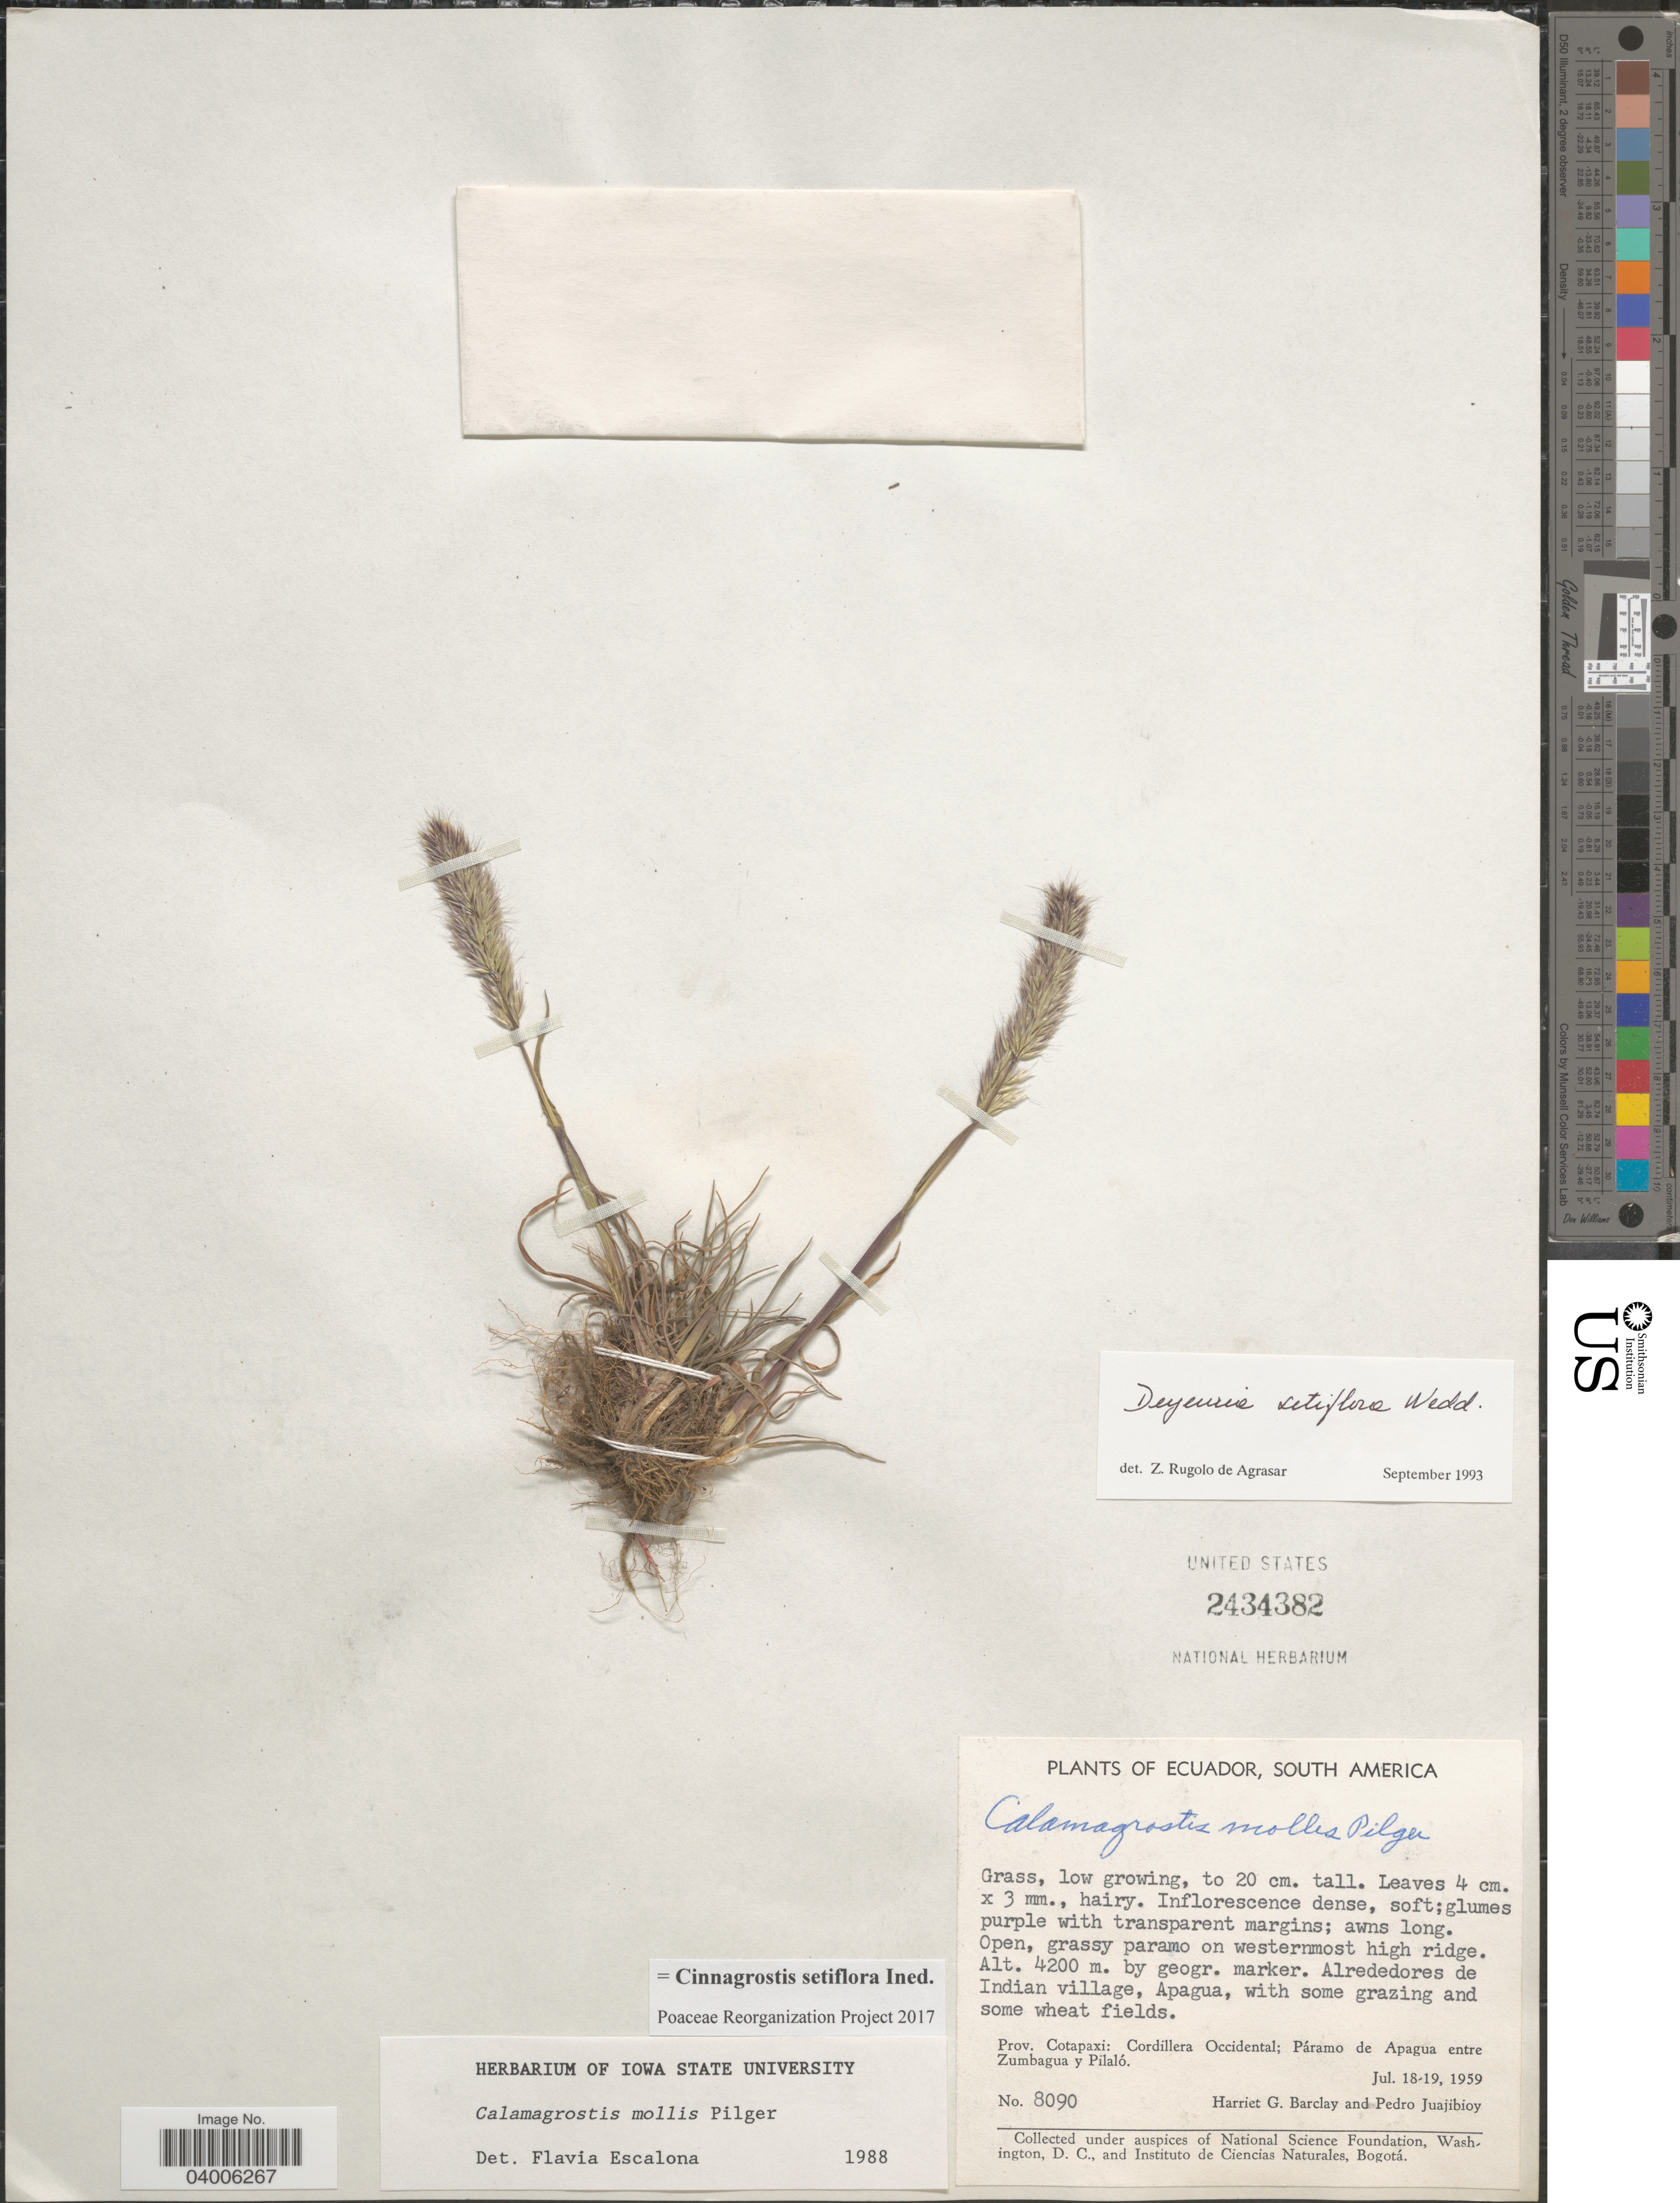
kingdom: Plantae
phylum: Tracheophyta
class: Liliopsida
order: Poales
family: Poaceae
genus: Cinnagrostis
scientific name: Cinnagrostis setiflora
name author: (Wedd.) P.M. Peterson et al.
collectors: H. G. Barclay & P. Juajibioy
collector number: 8090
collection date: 1959-07-18/1959-07-19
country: Ecuador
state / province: Cotopaxi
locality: On westernmost high ridge. By geogr. marker. Alrededores de Indian village, Apagua, with some grazing and some wheat fields. Cordillera Occidental; Páramo de Apagua entre Zumbagua y Pilaló.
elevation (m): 4200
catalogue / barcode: US 2434382